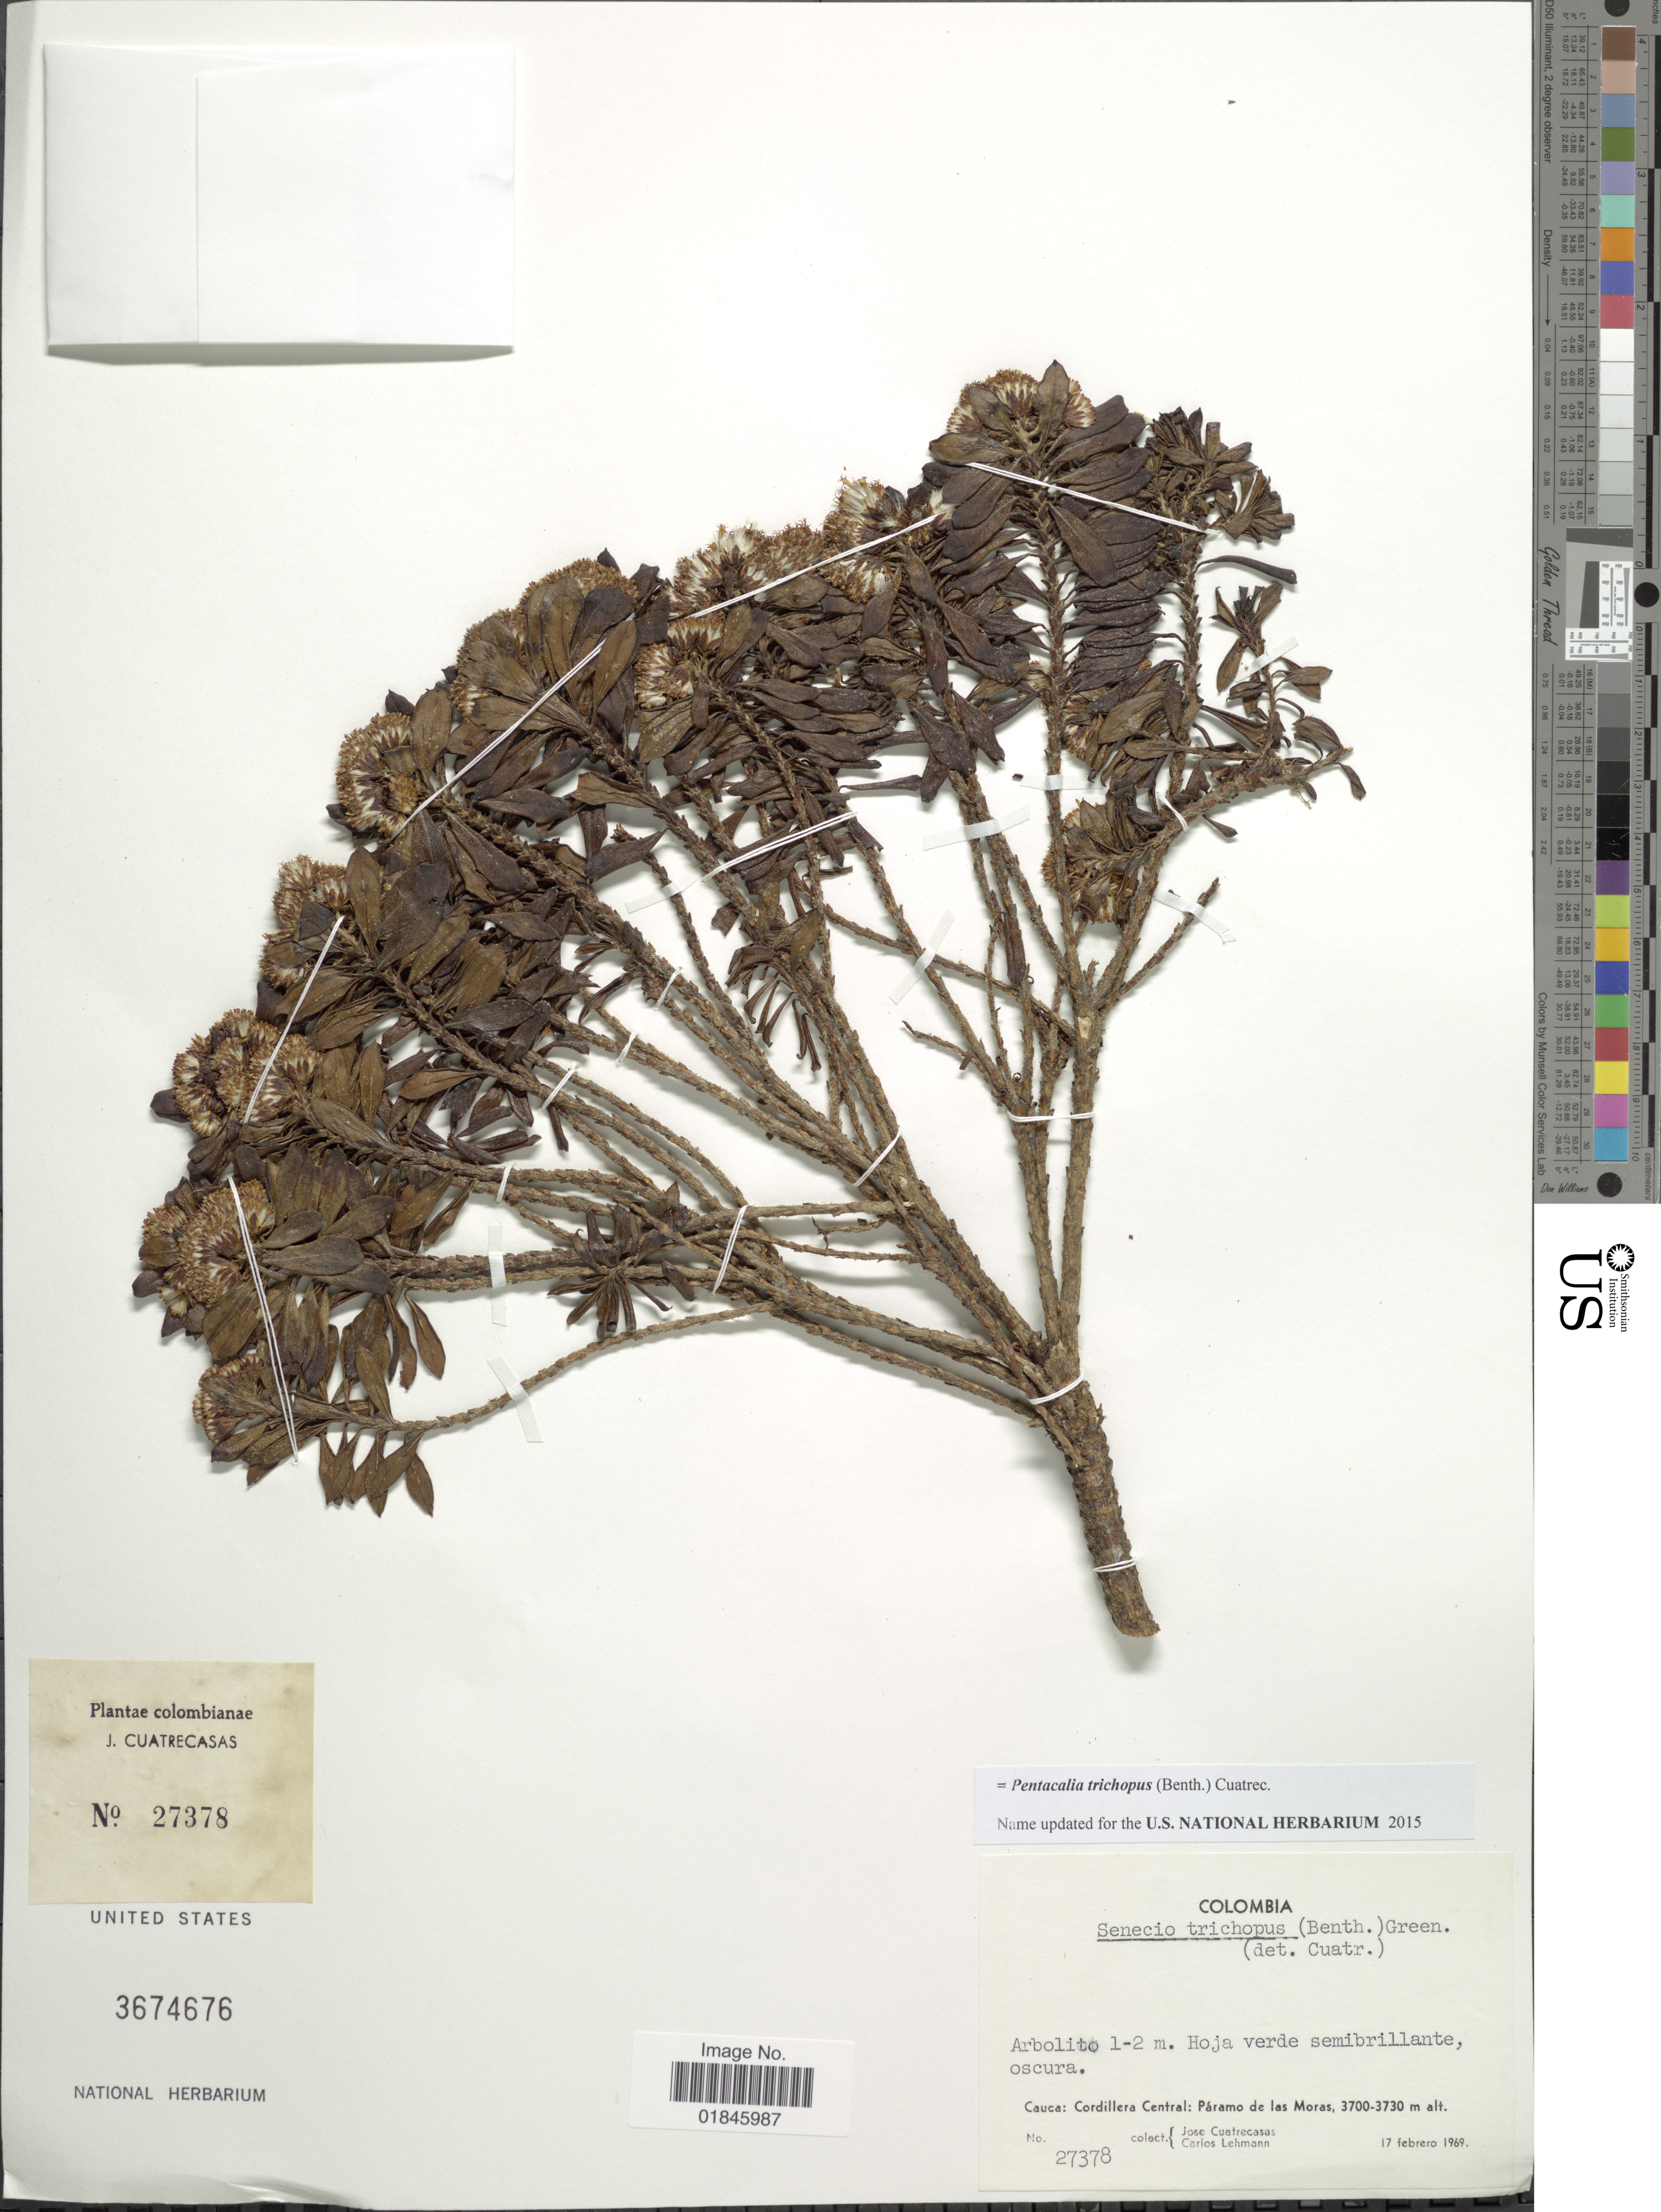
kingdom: Plantae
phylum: Tracheophyta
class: Magnoliopsida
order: Asterales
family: Asteraceae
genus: Pentacalia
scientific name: Pentacalia trichopus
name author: (Benth.) Cuatrec.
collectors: J. Cuatrecasas & C. Lehmann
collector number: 27378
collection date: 1969-02-17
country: Colombia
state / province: Cauca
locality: Cauca: Cordillera Central: Páramo de las Moras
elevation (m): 3700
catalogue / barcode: US 3674676